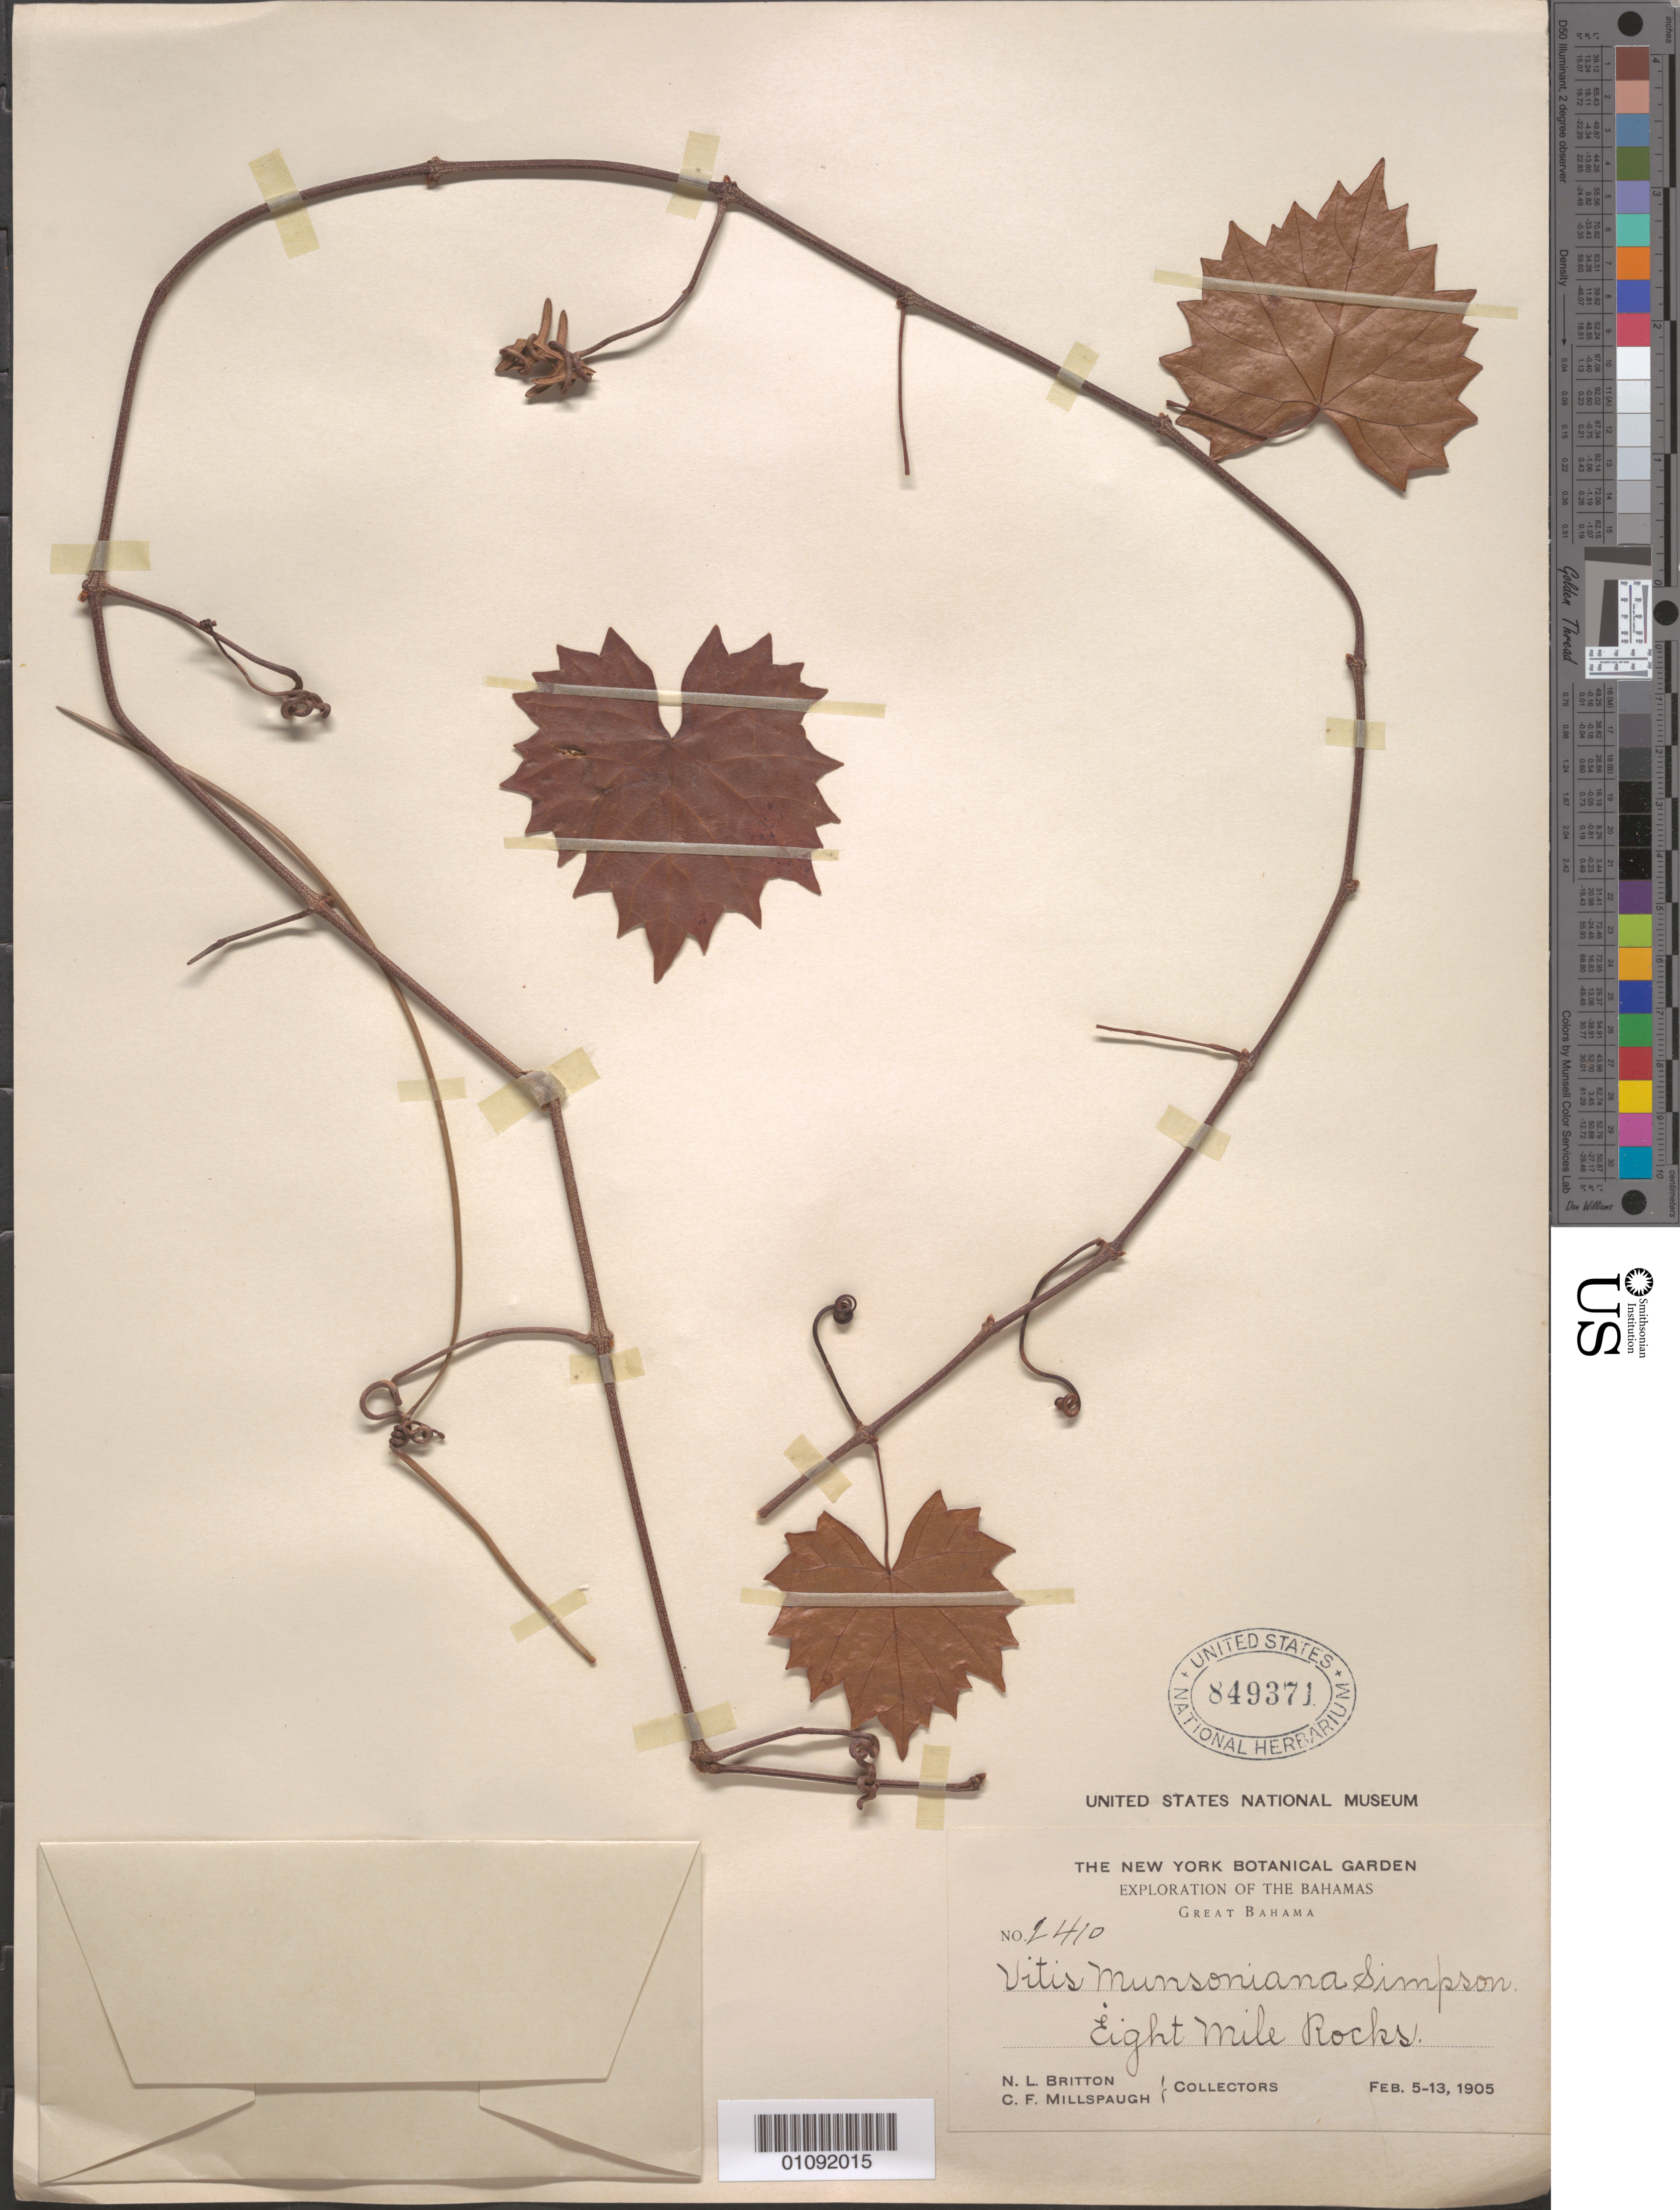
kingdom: Plantae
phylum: Tracheophyta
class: Magnoliopsida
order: Vitales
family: Vitaceae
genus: Vitis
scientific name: Vitis munsoniana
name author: J.H. Simpson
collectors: N. Britton & C. F. Millspaugh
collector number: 2410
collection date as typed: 05 Feb 1905 to 13 Feb 1905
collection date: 1905-02-05/1905-02-13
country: Bahamas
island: Great Bahama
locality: Eight Mile Rocks, Great Bahama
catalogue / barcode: US 849371